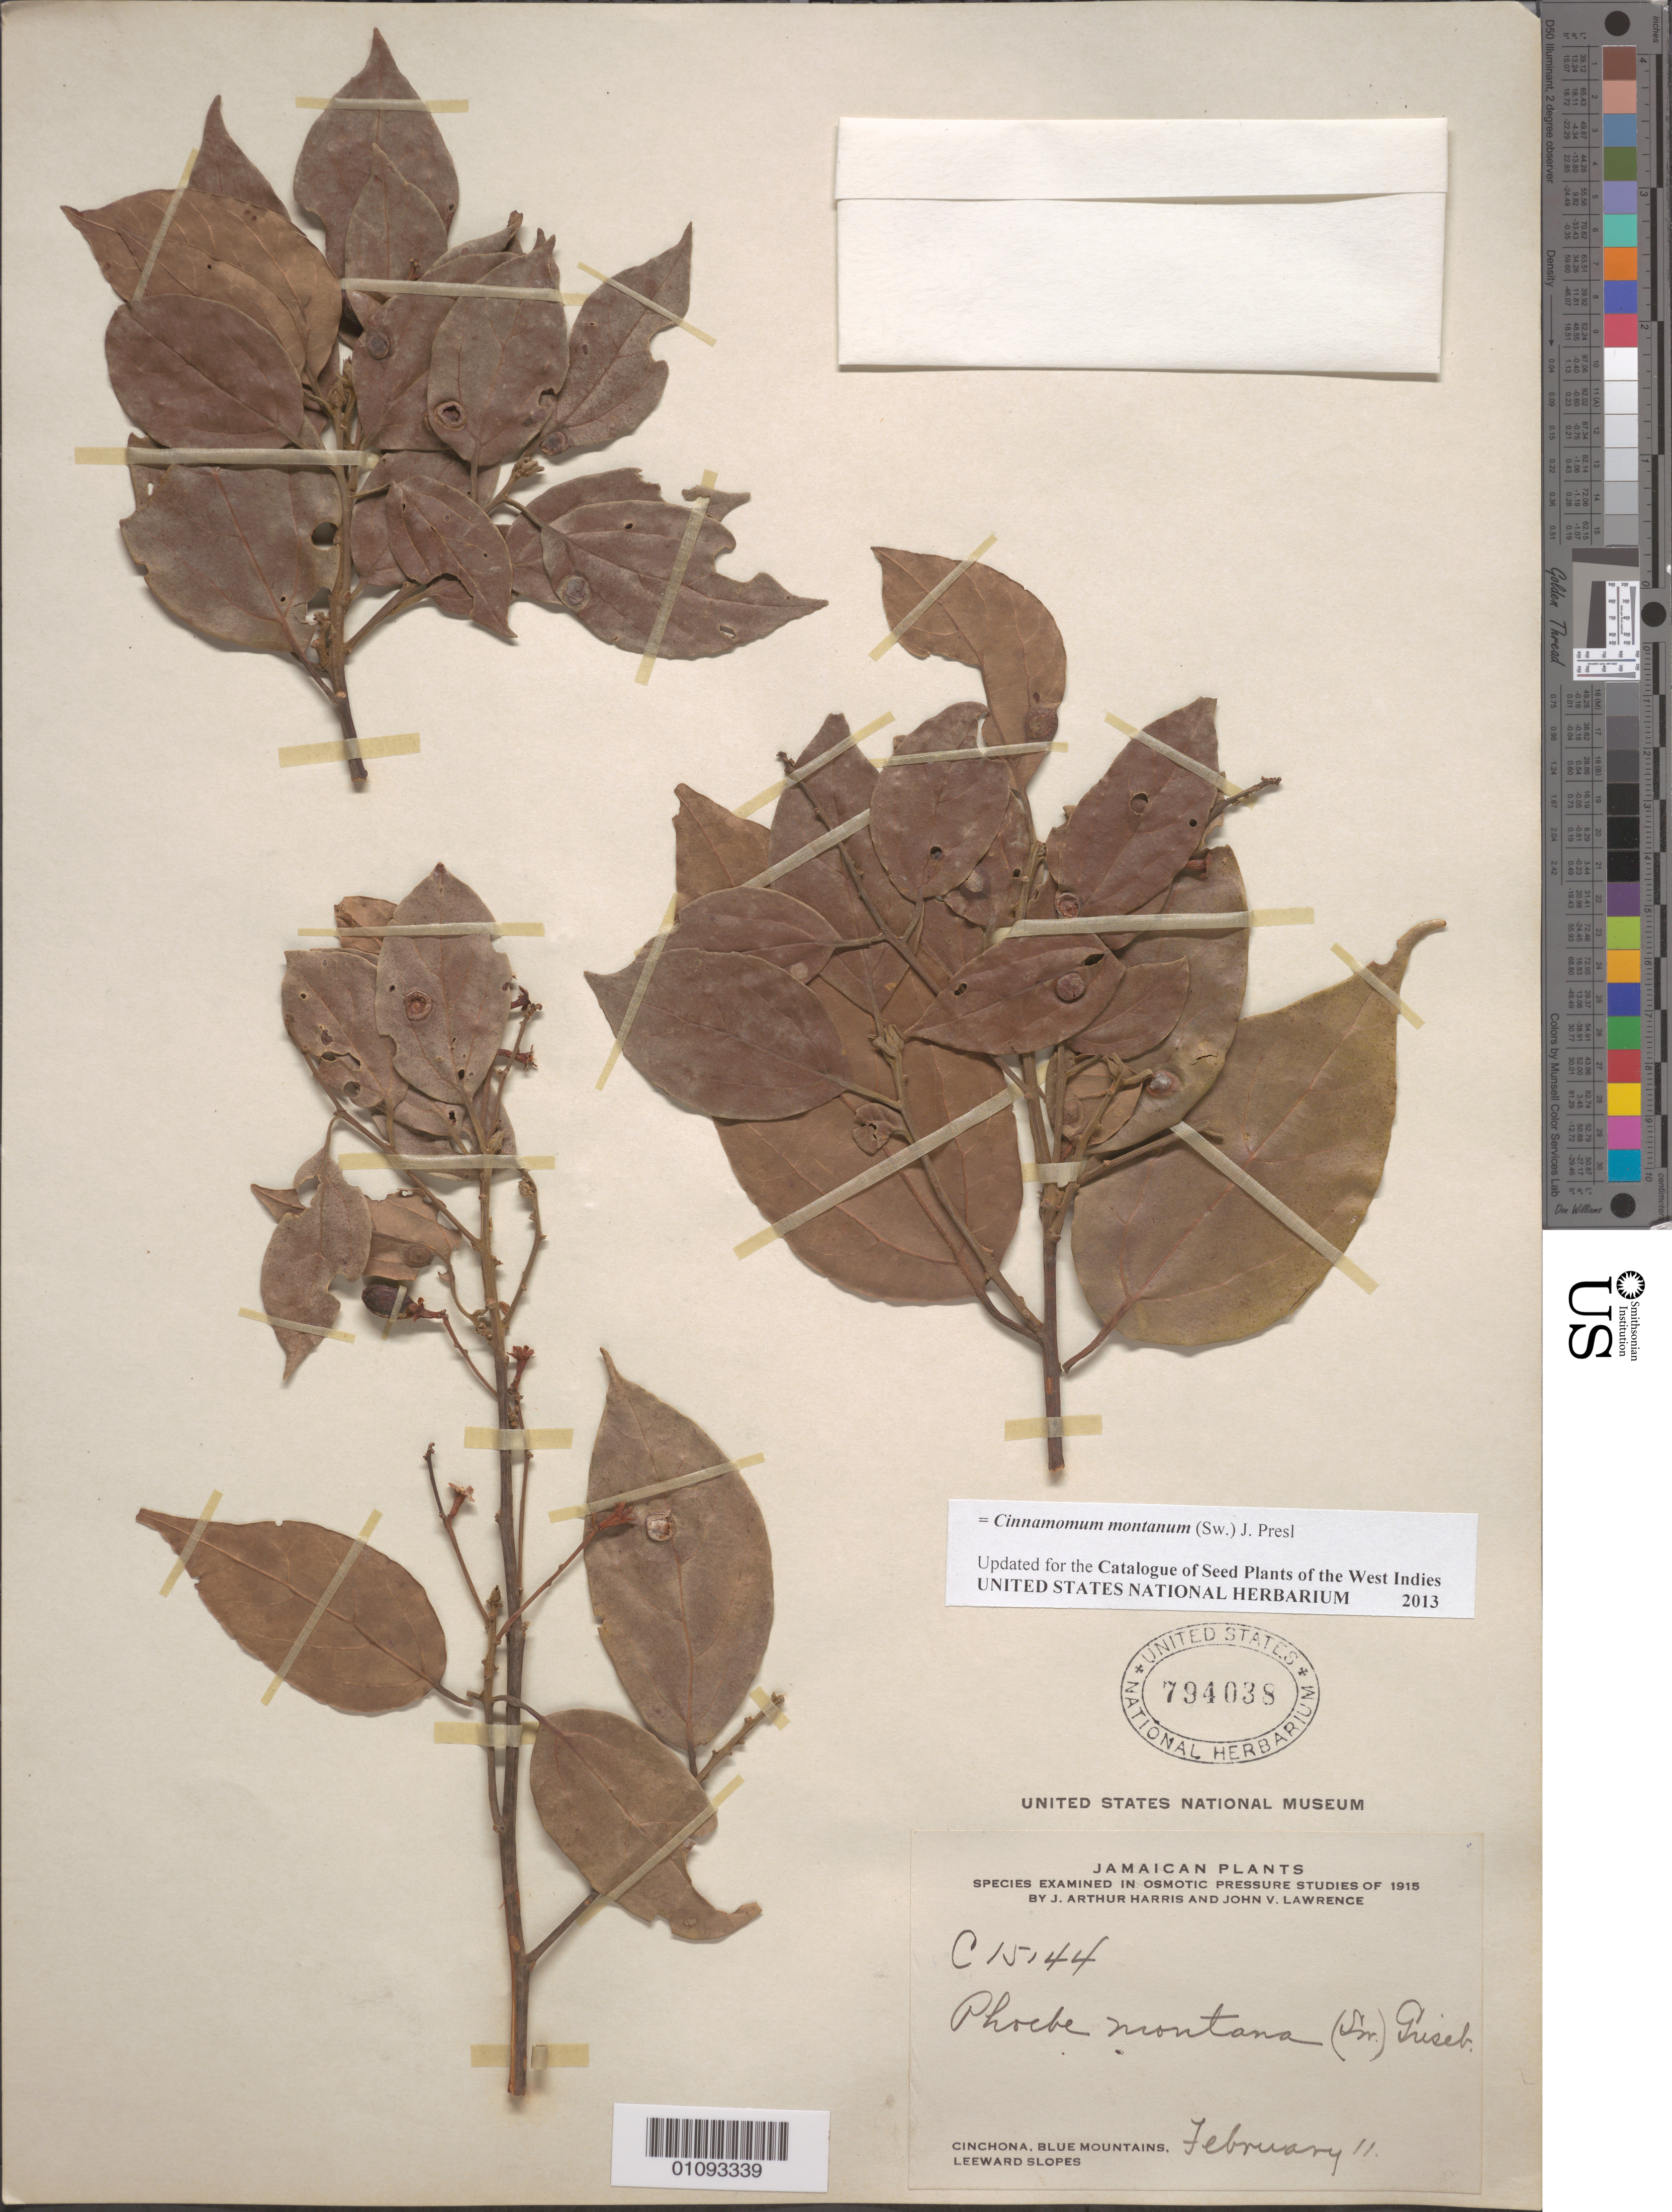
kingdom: Plantae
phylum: Tracheophyta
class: Magnoliopsida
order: Laurales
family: Lauraceae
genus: Cinnamomum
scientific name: Cinnamomum montanum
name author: (Sw.) J. Presl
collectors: J. A. Harris & J. Lawrence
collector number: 15144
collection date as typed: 1900 to -- --- 1999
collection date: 1900/1999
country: Jamaica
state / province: Portland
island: Jamaica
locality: cinchona Blue Mountains.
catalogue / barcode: US 794038